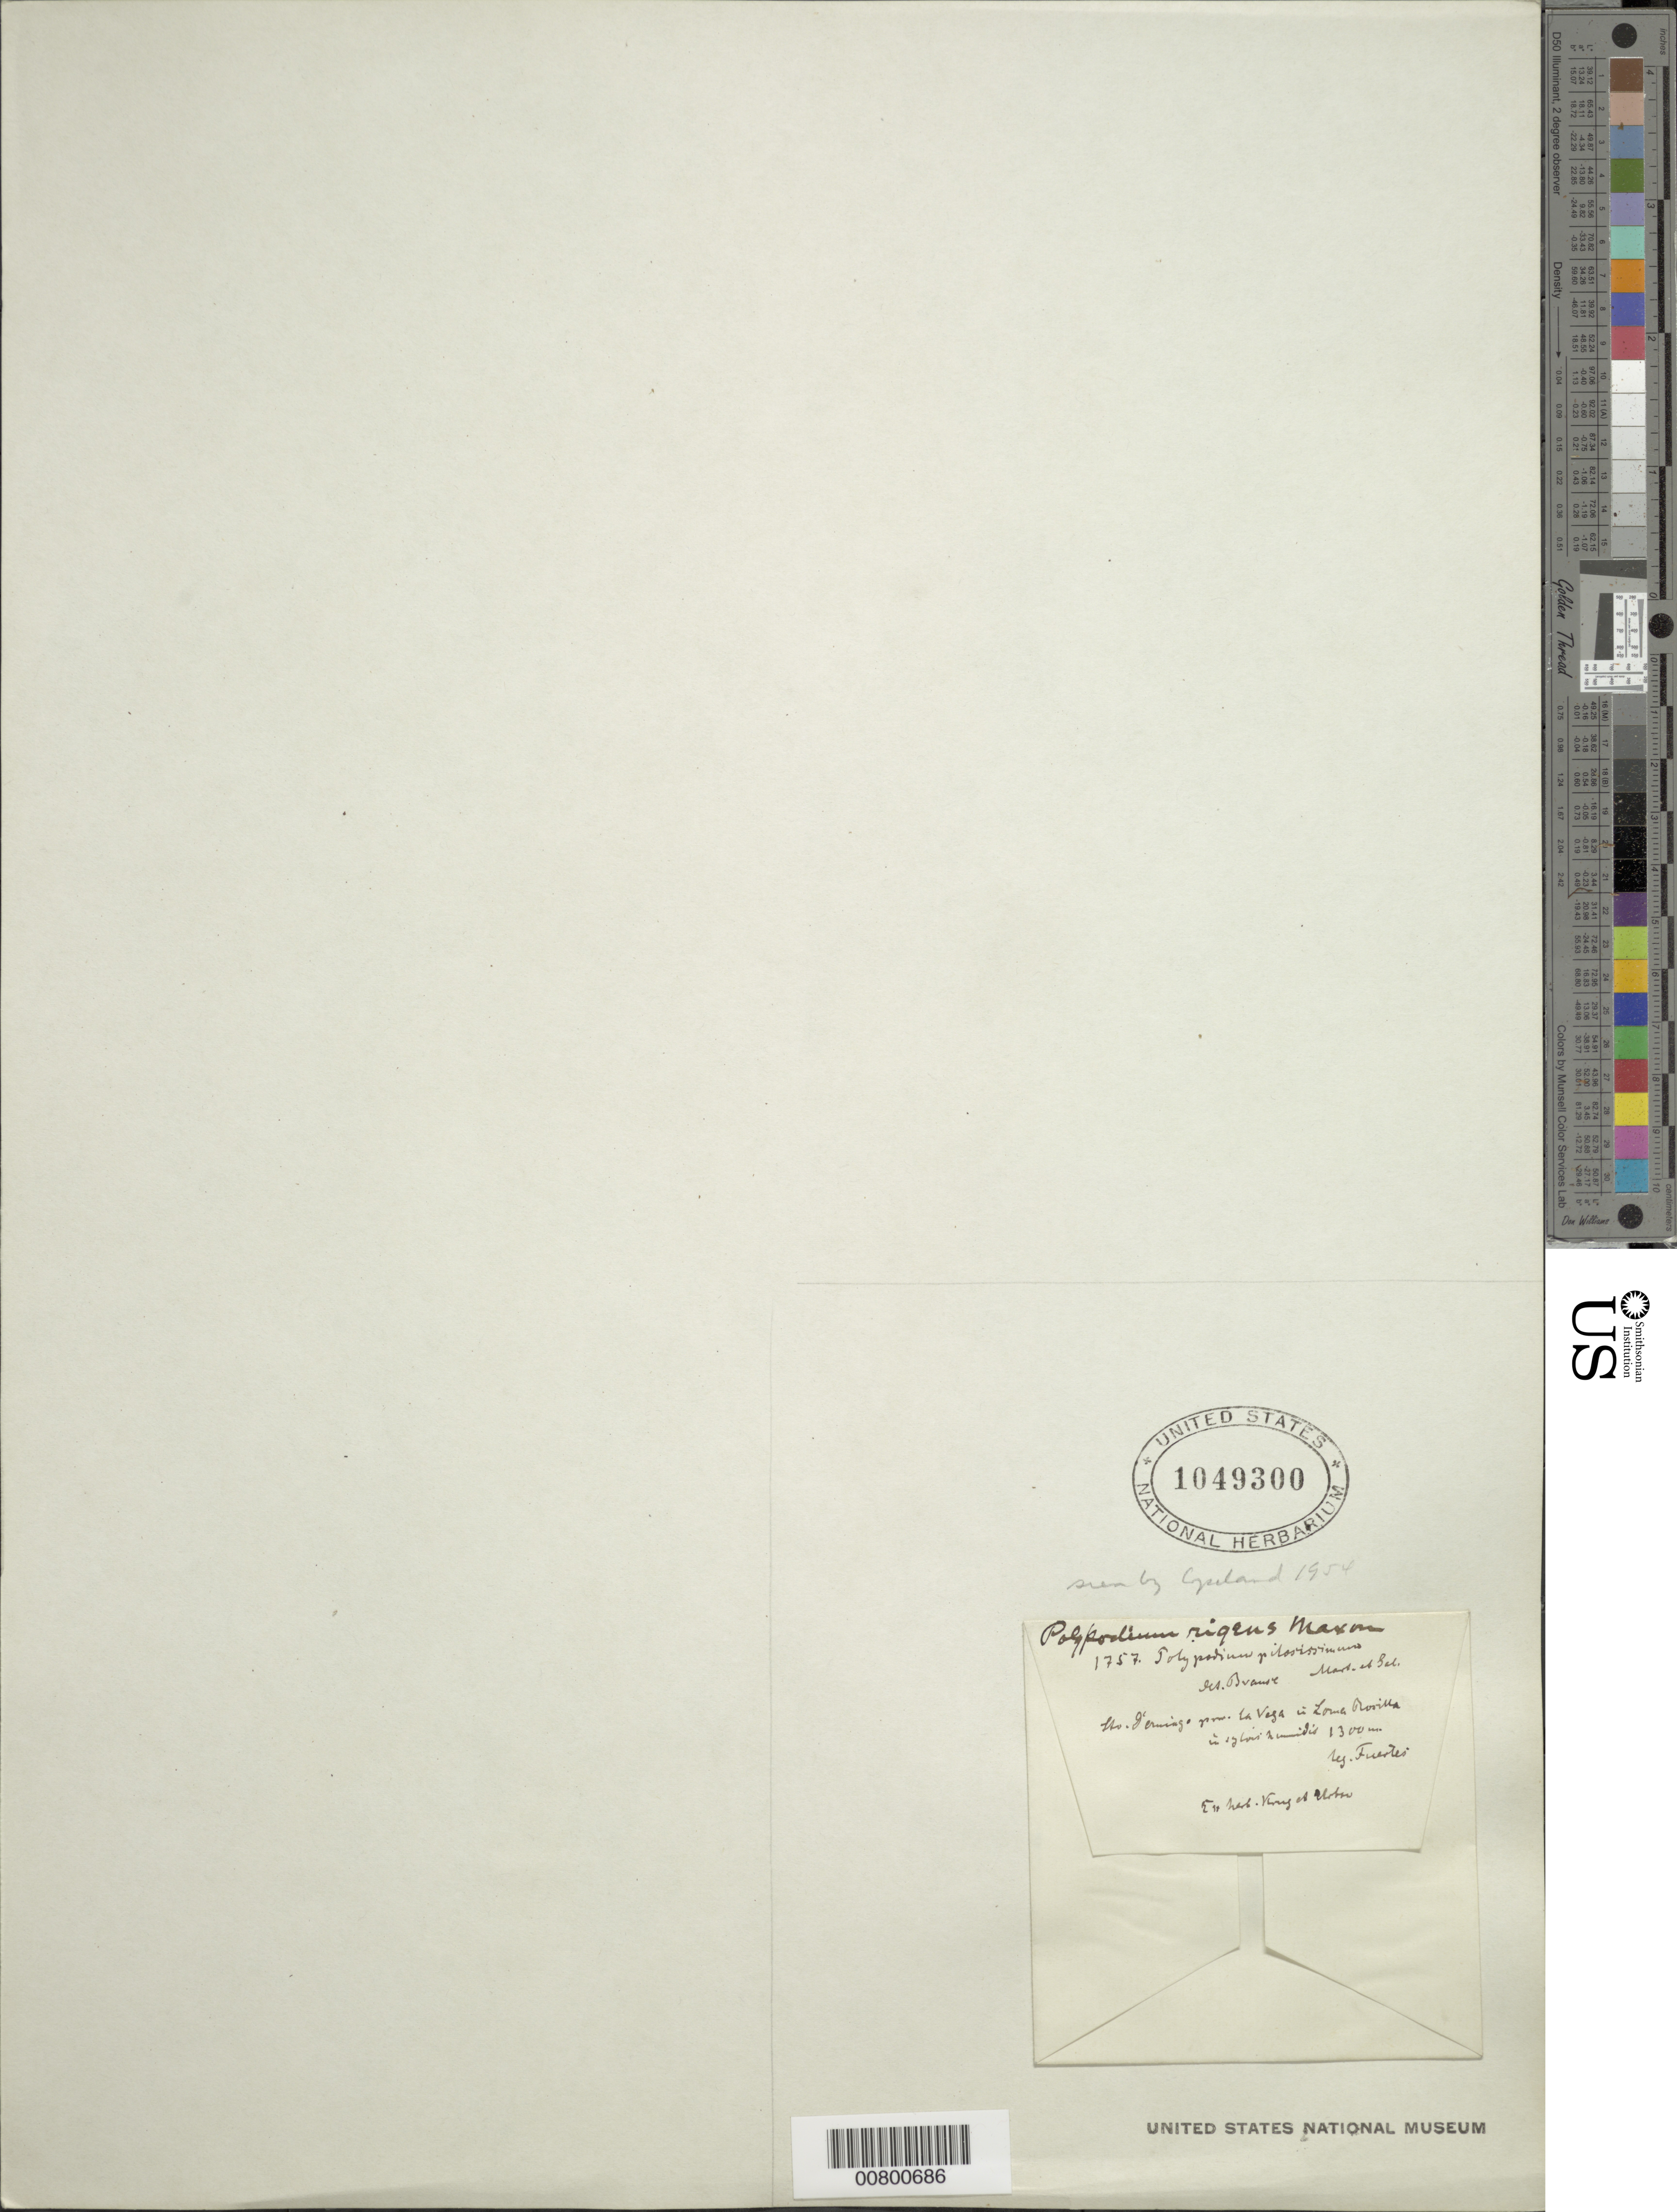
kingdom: Plantae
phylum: Tracheophyta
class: Polypodiopsida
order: Polypodiales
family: Polypodiaceae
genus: Melpomene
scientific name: Melpomene xiphopteroides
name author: (Liebm.) A.R. Sm. & R.C. Moran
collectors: M. D. Fuertes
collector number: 1757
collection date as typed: Jul 1912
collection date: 1912-07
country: Dominican Republic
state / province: La Vega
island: Hispaniola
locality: Loma Rusilla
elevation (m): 1300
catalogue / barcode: US 1049300